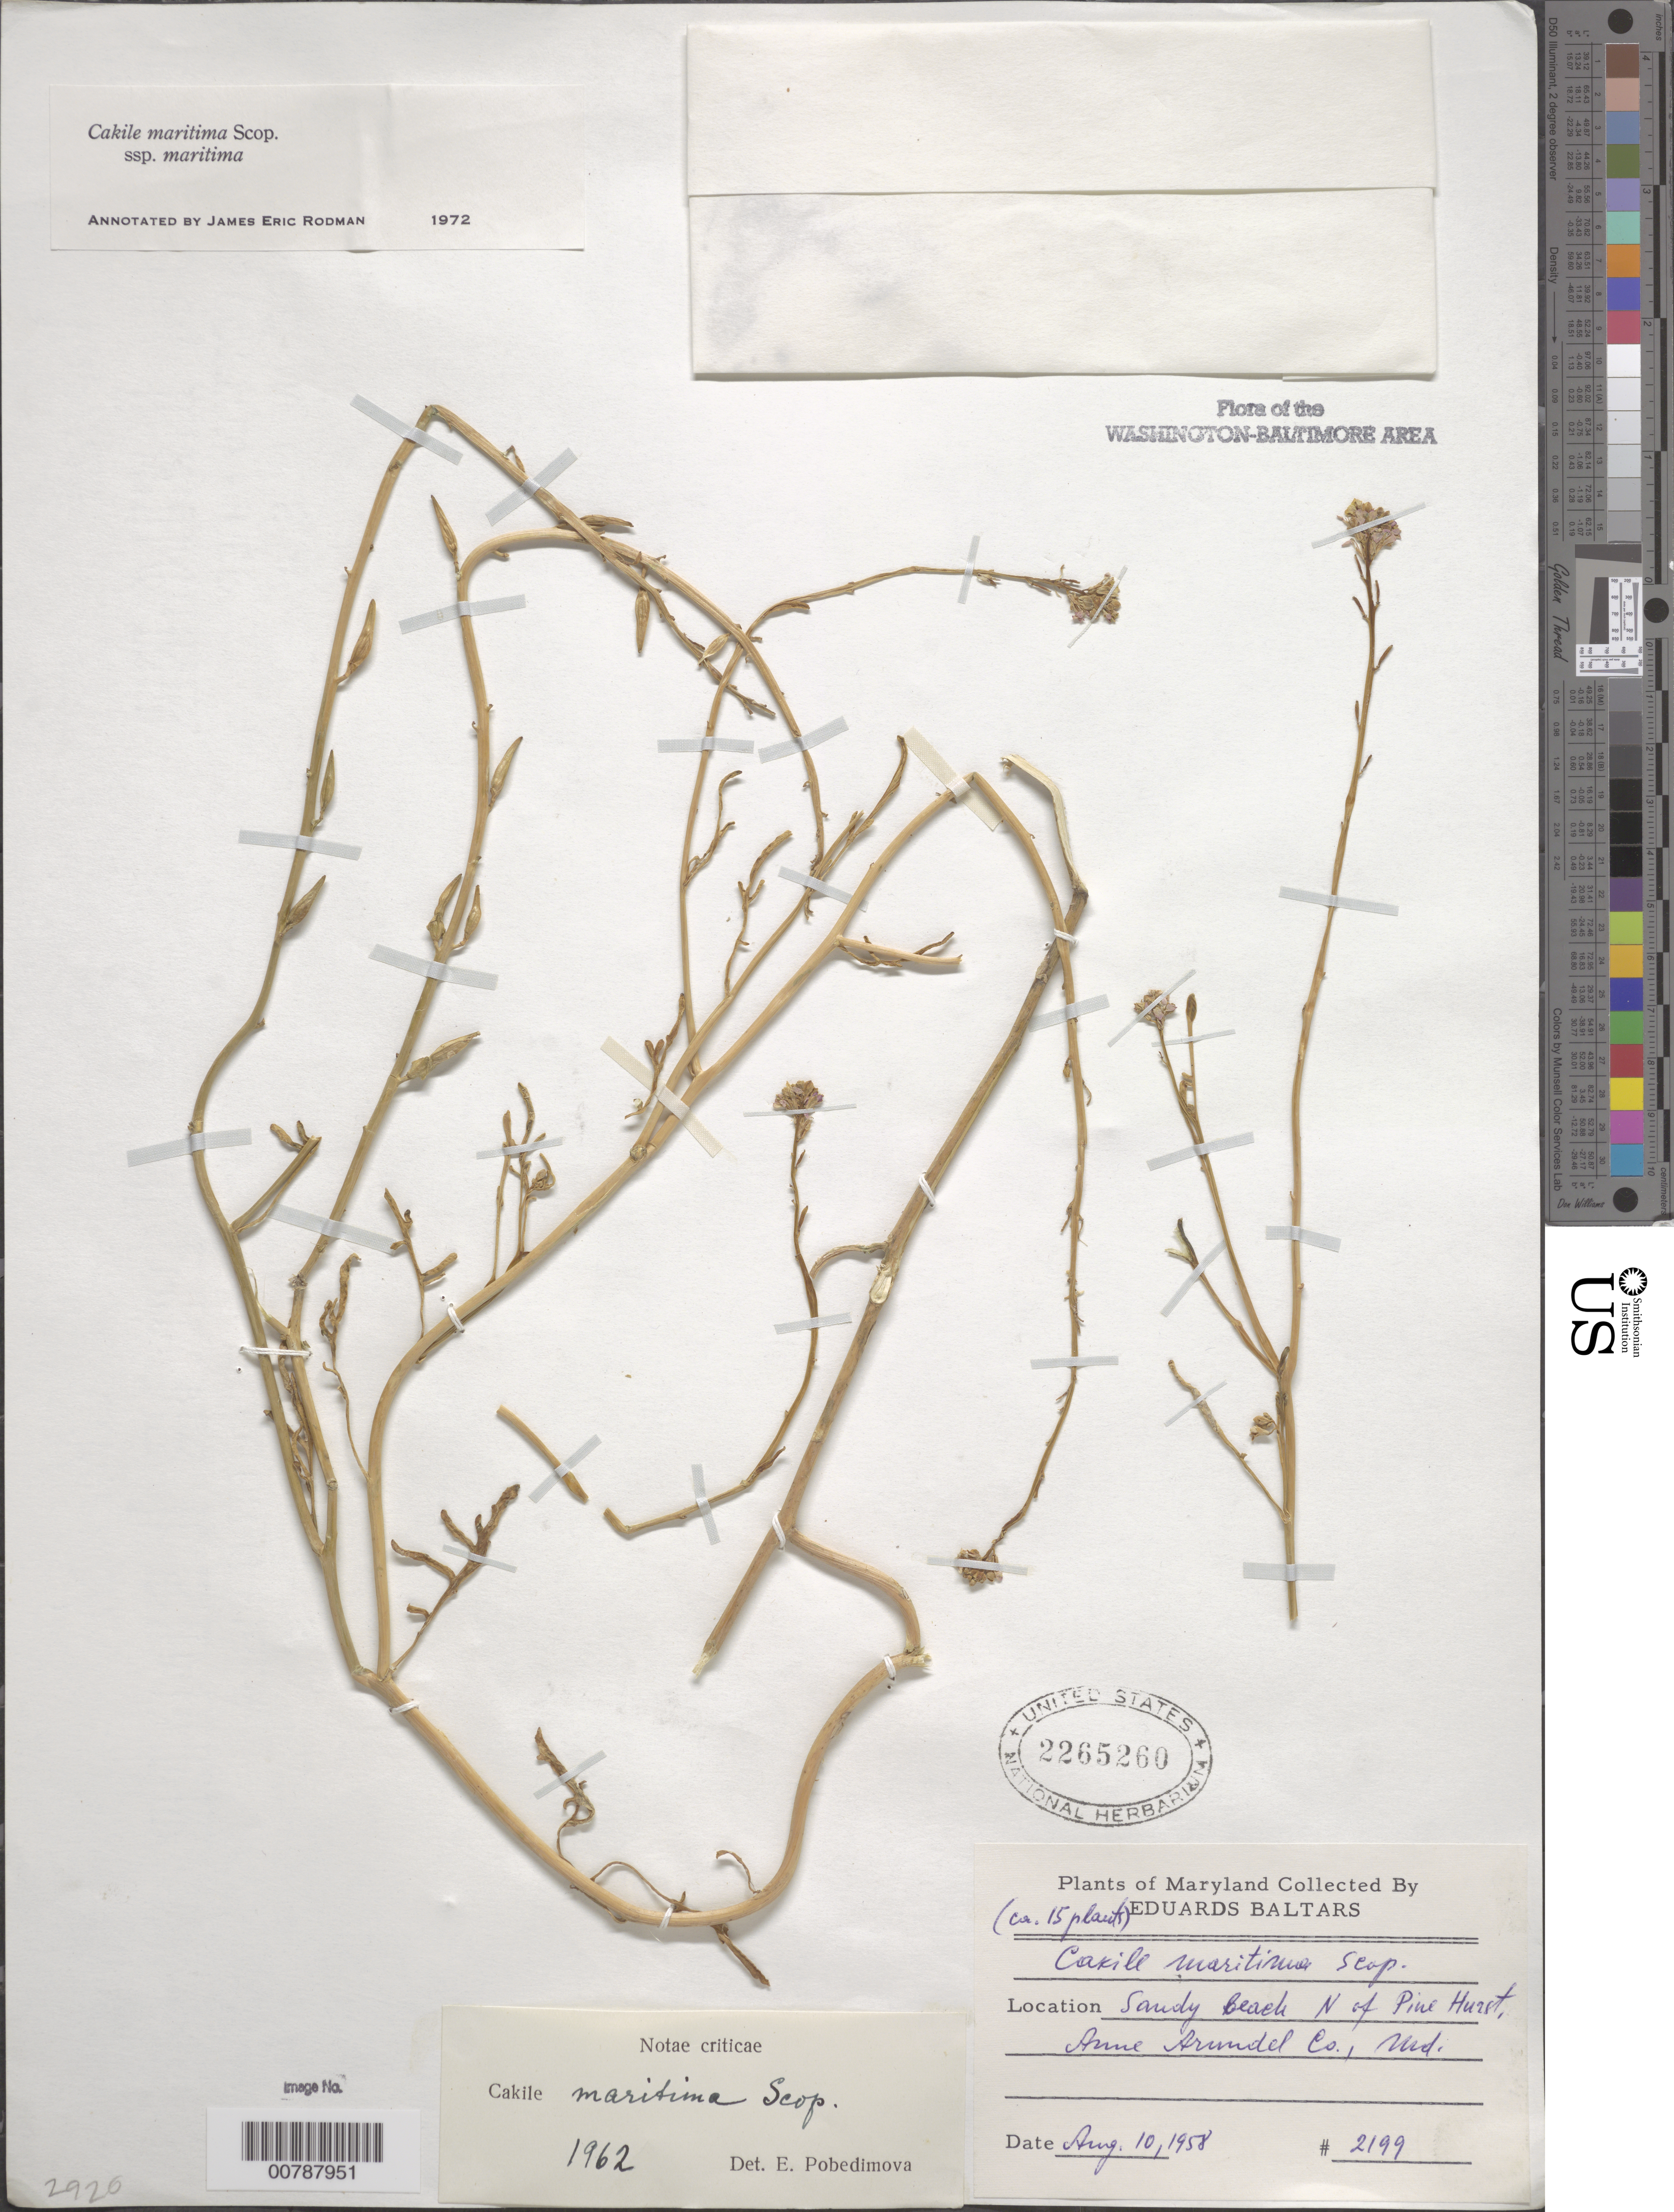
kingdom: Plantae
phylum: Tracheophyta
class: Magnoliopsida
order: Brassicales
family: Brassicaceae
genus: Cakile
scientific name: Cakile maritima subsp. maritima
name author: Scop.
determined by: Shetler, Stanwyn G., (US), NMNH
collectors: E. Baltars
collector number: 2199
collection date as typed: Aug. 10, 1958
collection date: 1958-08-10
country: United States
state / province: Maryland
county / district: Anne Arundel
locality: N of Pine Hurst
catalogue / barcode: US 2265260